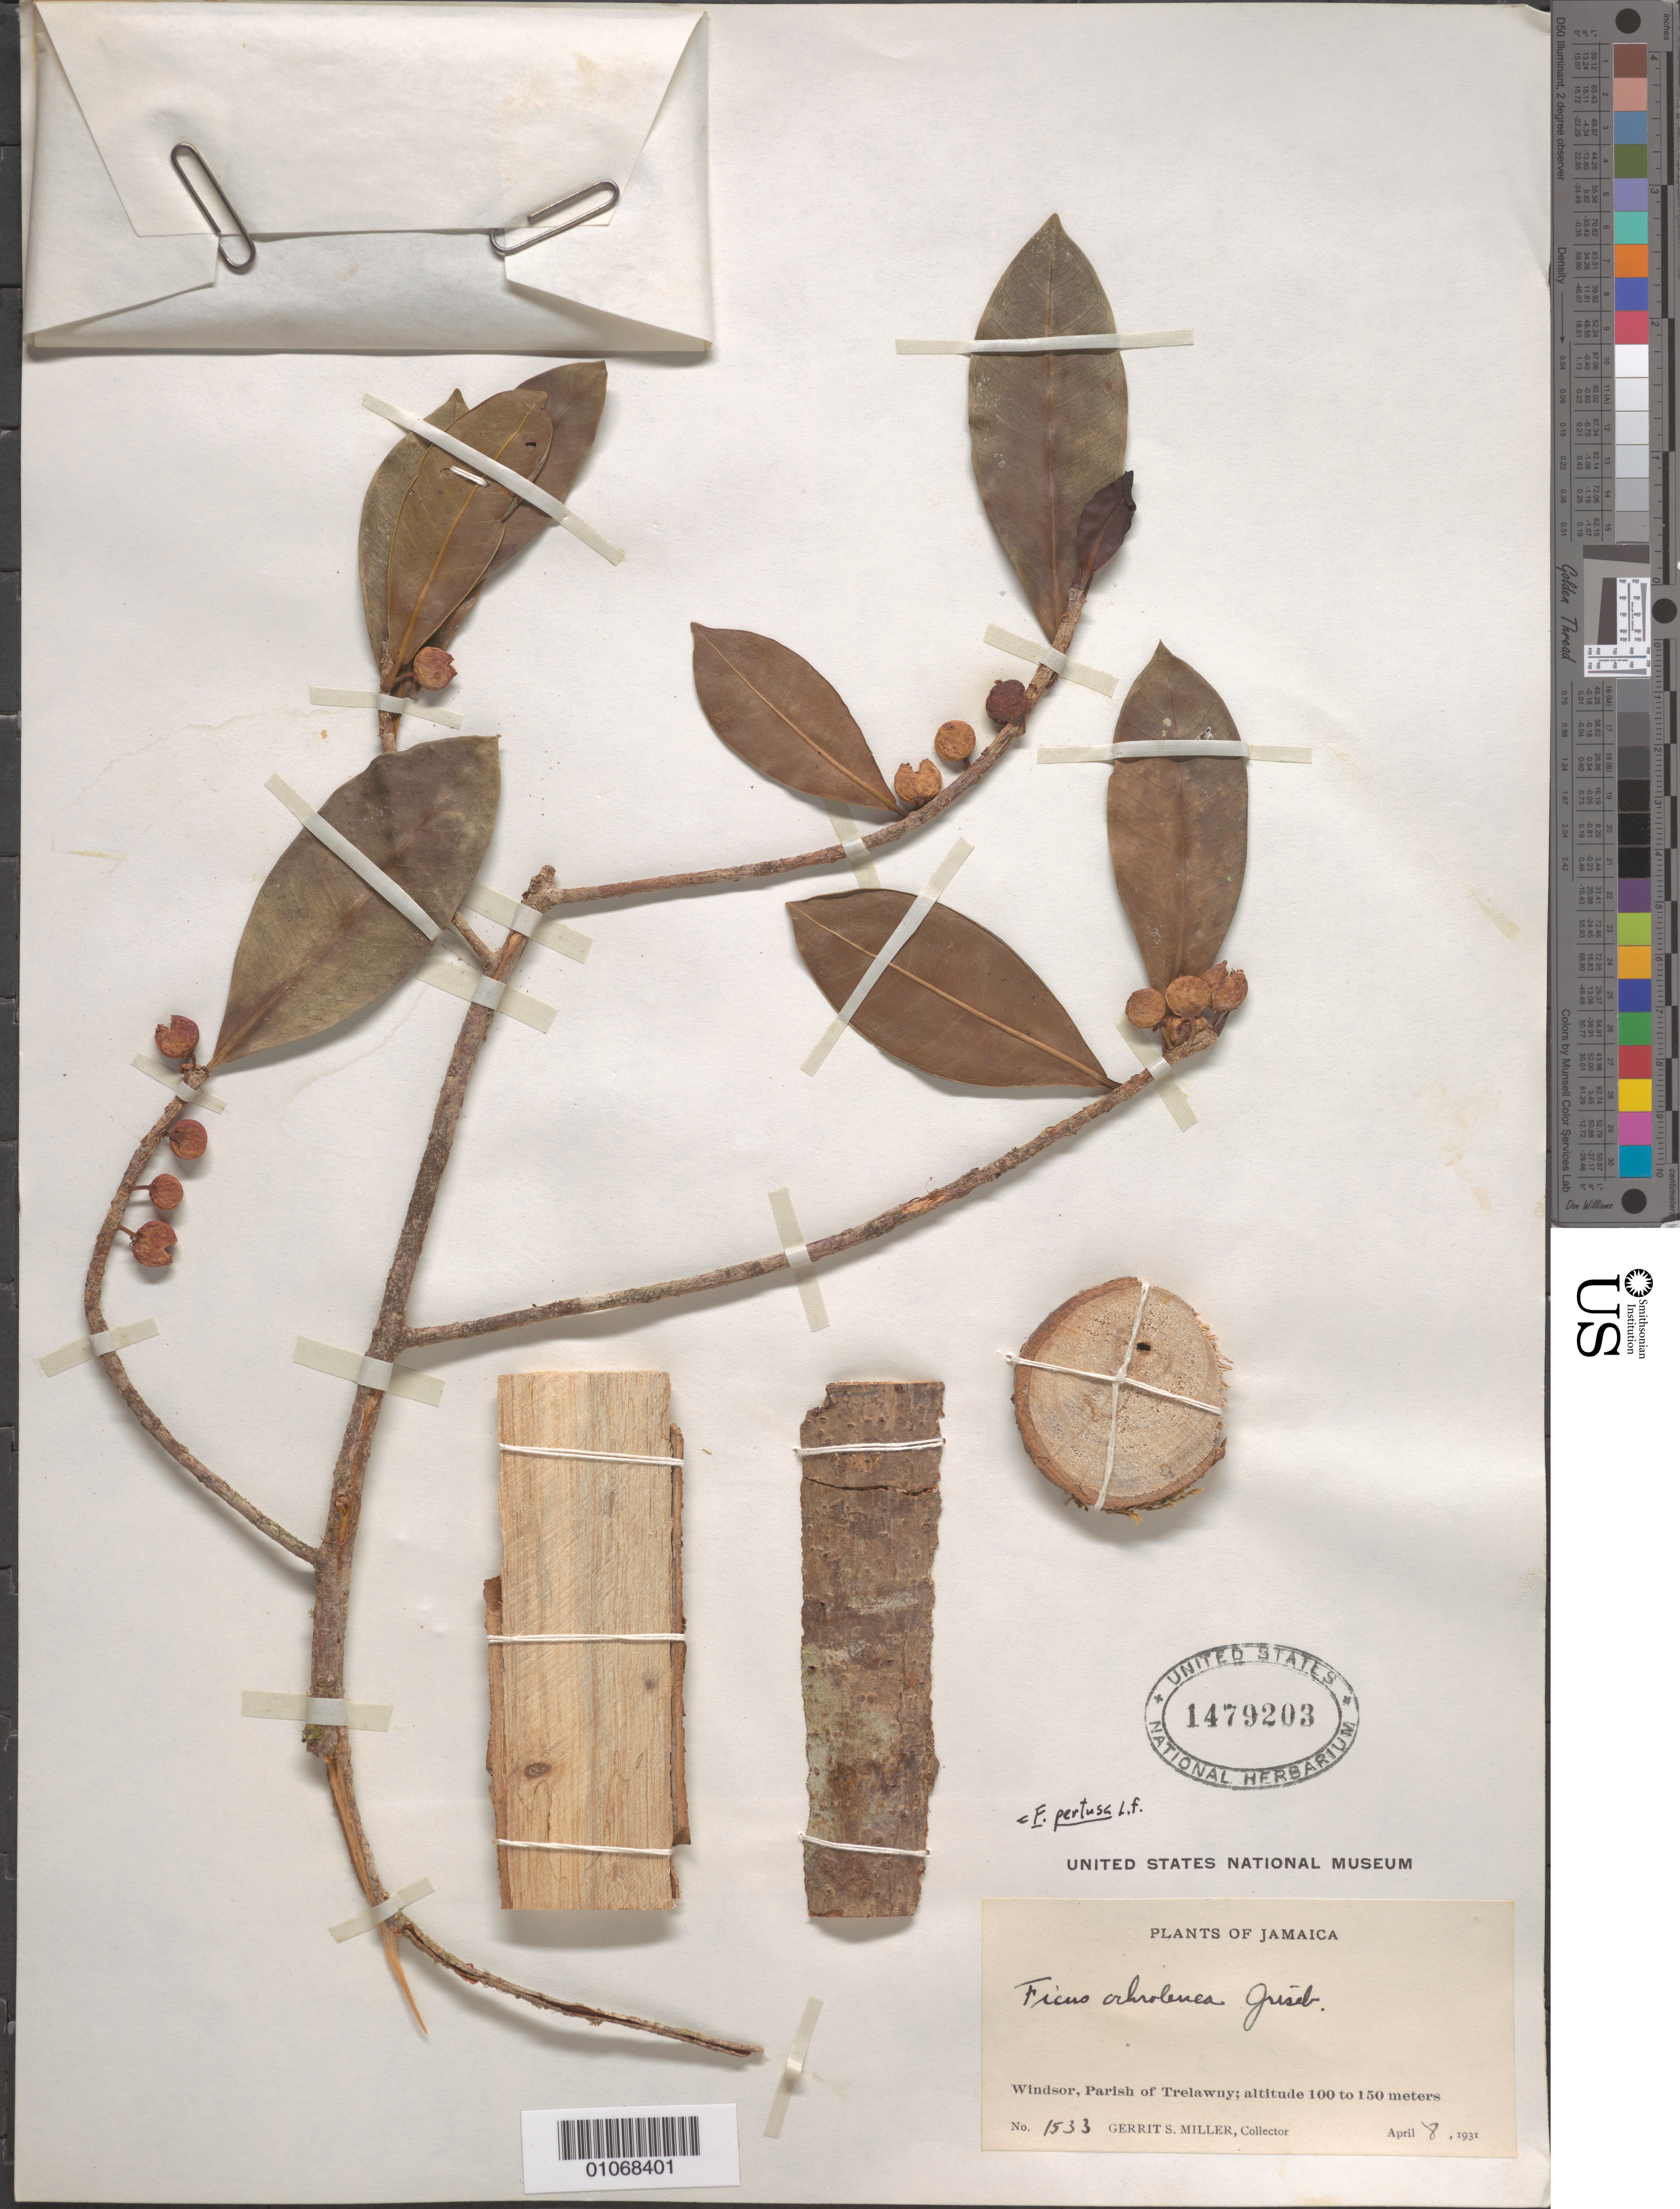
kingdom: Plantae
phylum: Tracheophyta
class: Magnoliopsida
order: Rosales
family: Moraceae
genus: Ficus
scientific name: Ficus pertusa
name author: L. f.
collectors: G. S. Miller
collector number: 1533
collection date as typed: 08 Apr 1911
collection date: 1911-04-08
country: Jamaica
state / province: Trelawny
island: Jamaica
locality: Windsor.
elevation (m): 100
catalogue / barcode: US 1479203